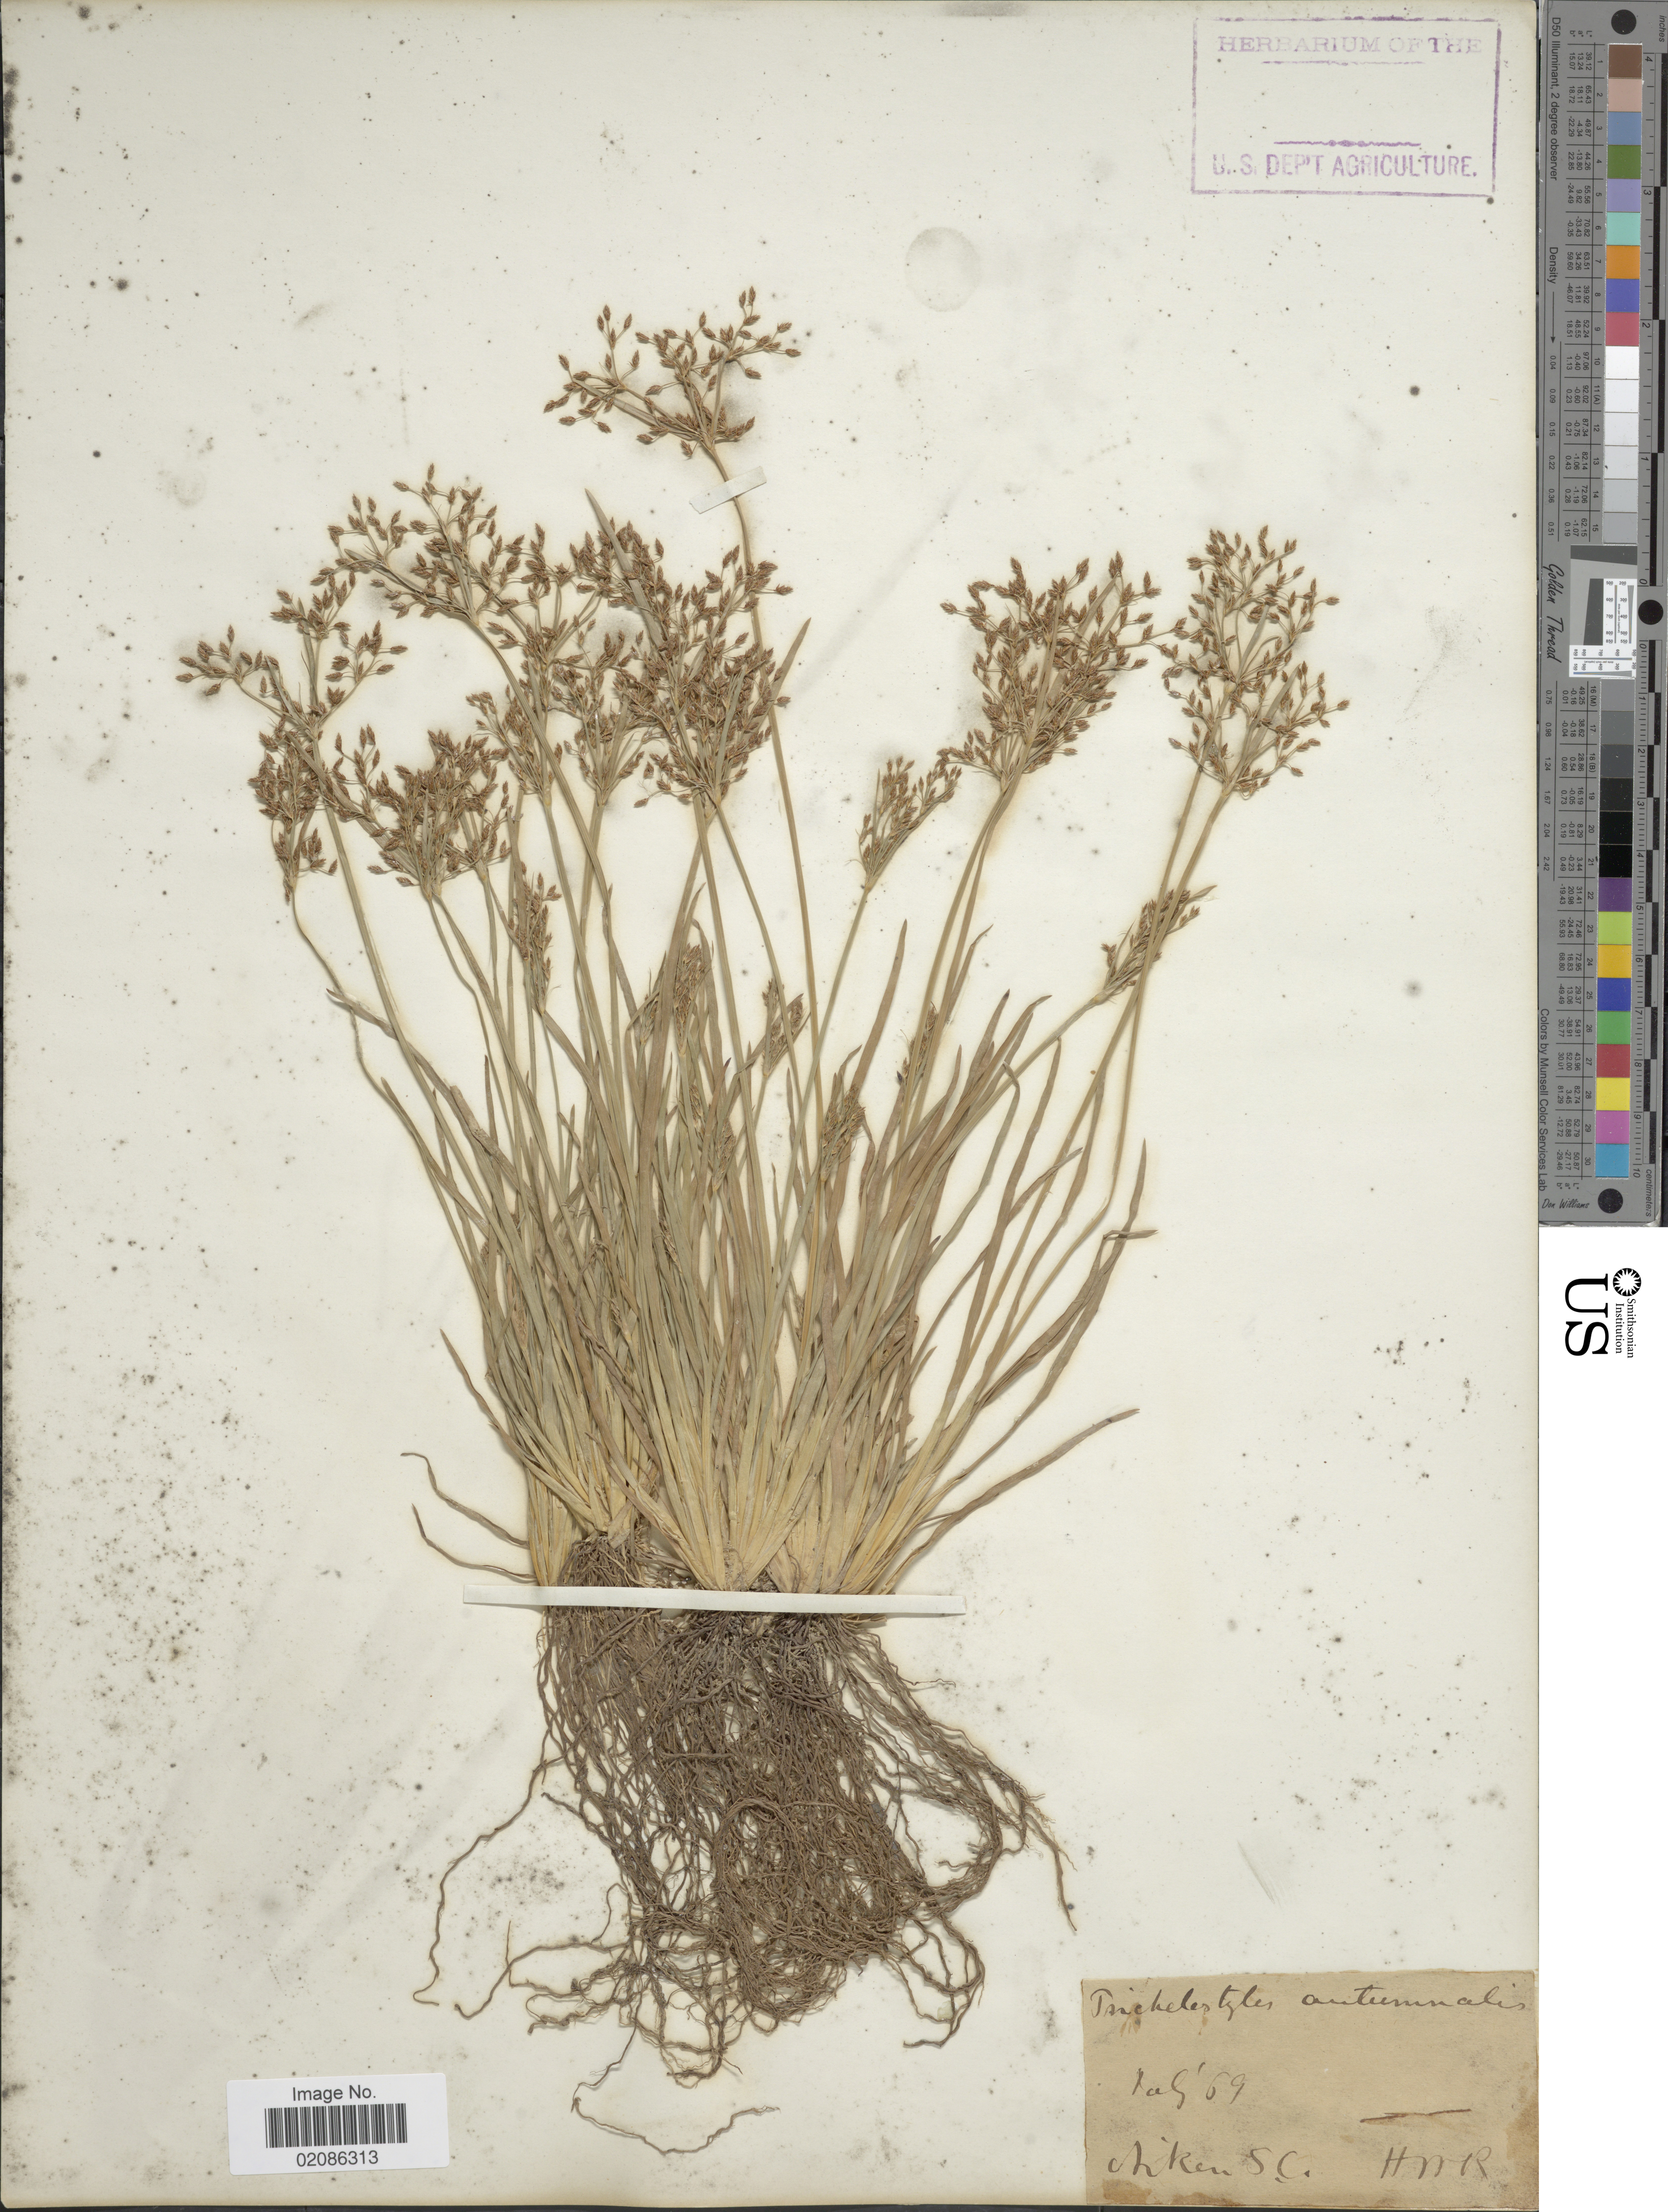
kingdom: Plantae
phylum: Tracheophyta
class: Liliopsida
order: Poales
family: Cyperaceae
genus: Fimbristylis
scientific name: Fimbristylis autumnalis (L.) Roem. & Schult.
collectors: H. W. R.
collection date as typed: Transcribed d/m/y: /7/69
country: United States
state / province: South Carolina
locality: Aiken